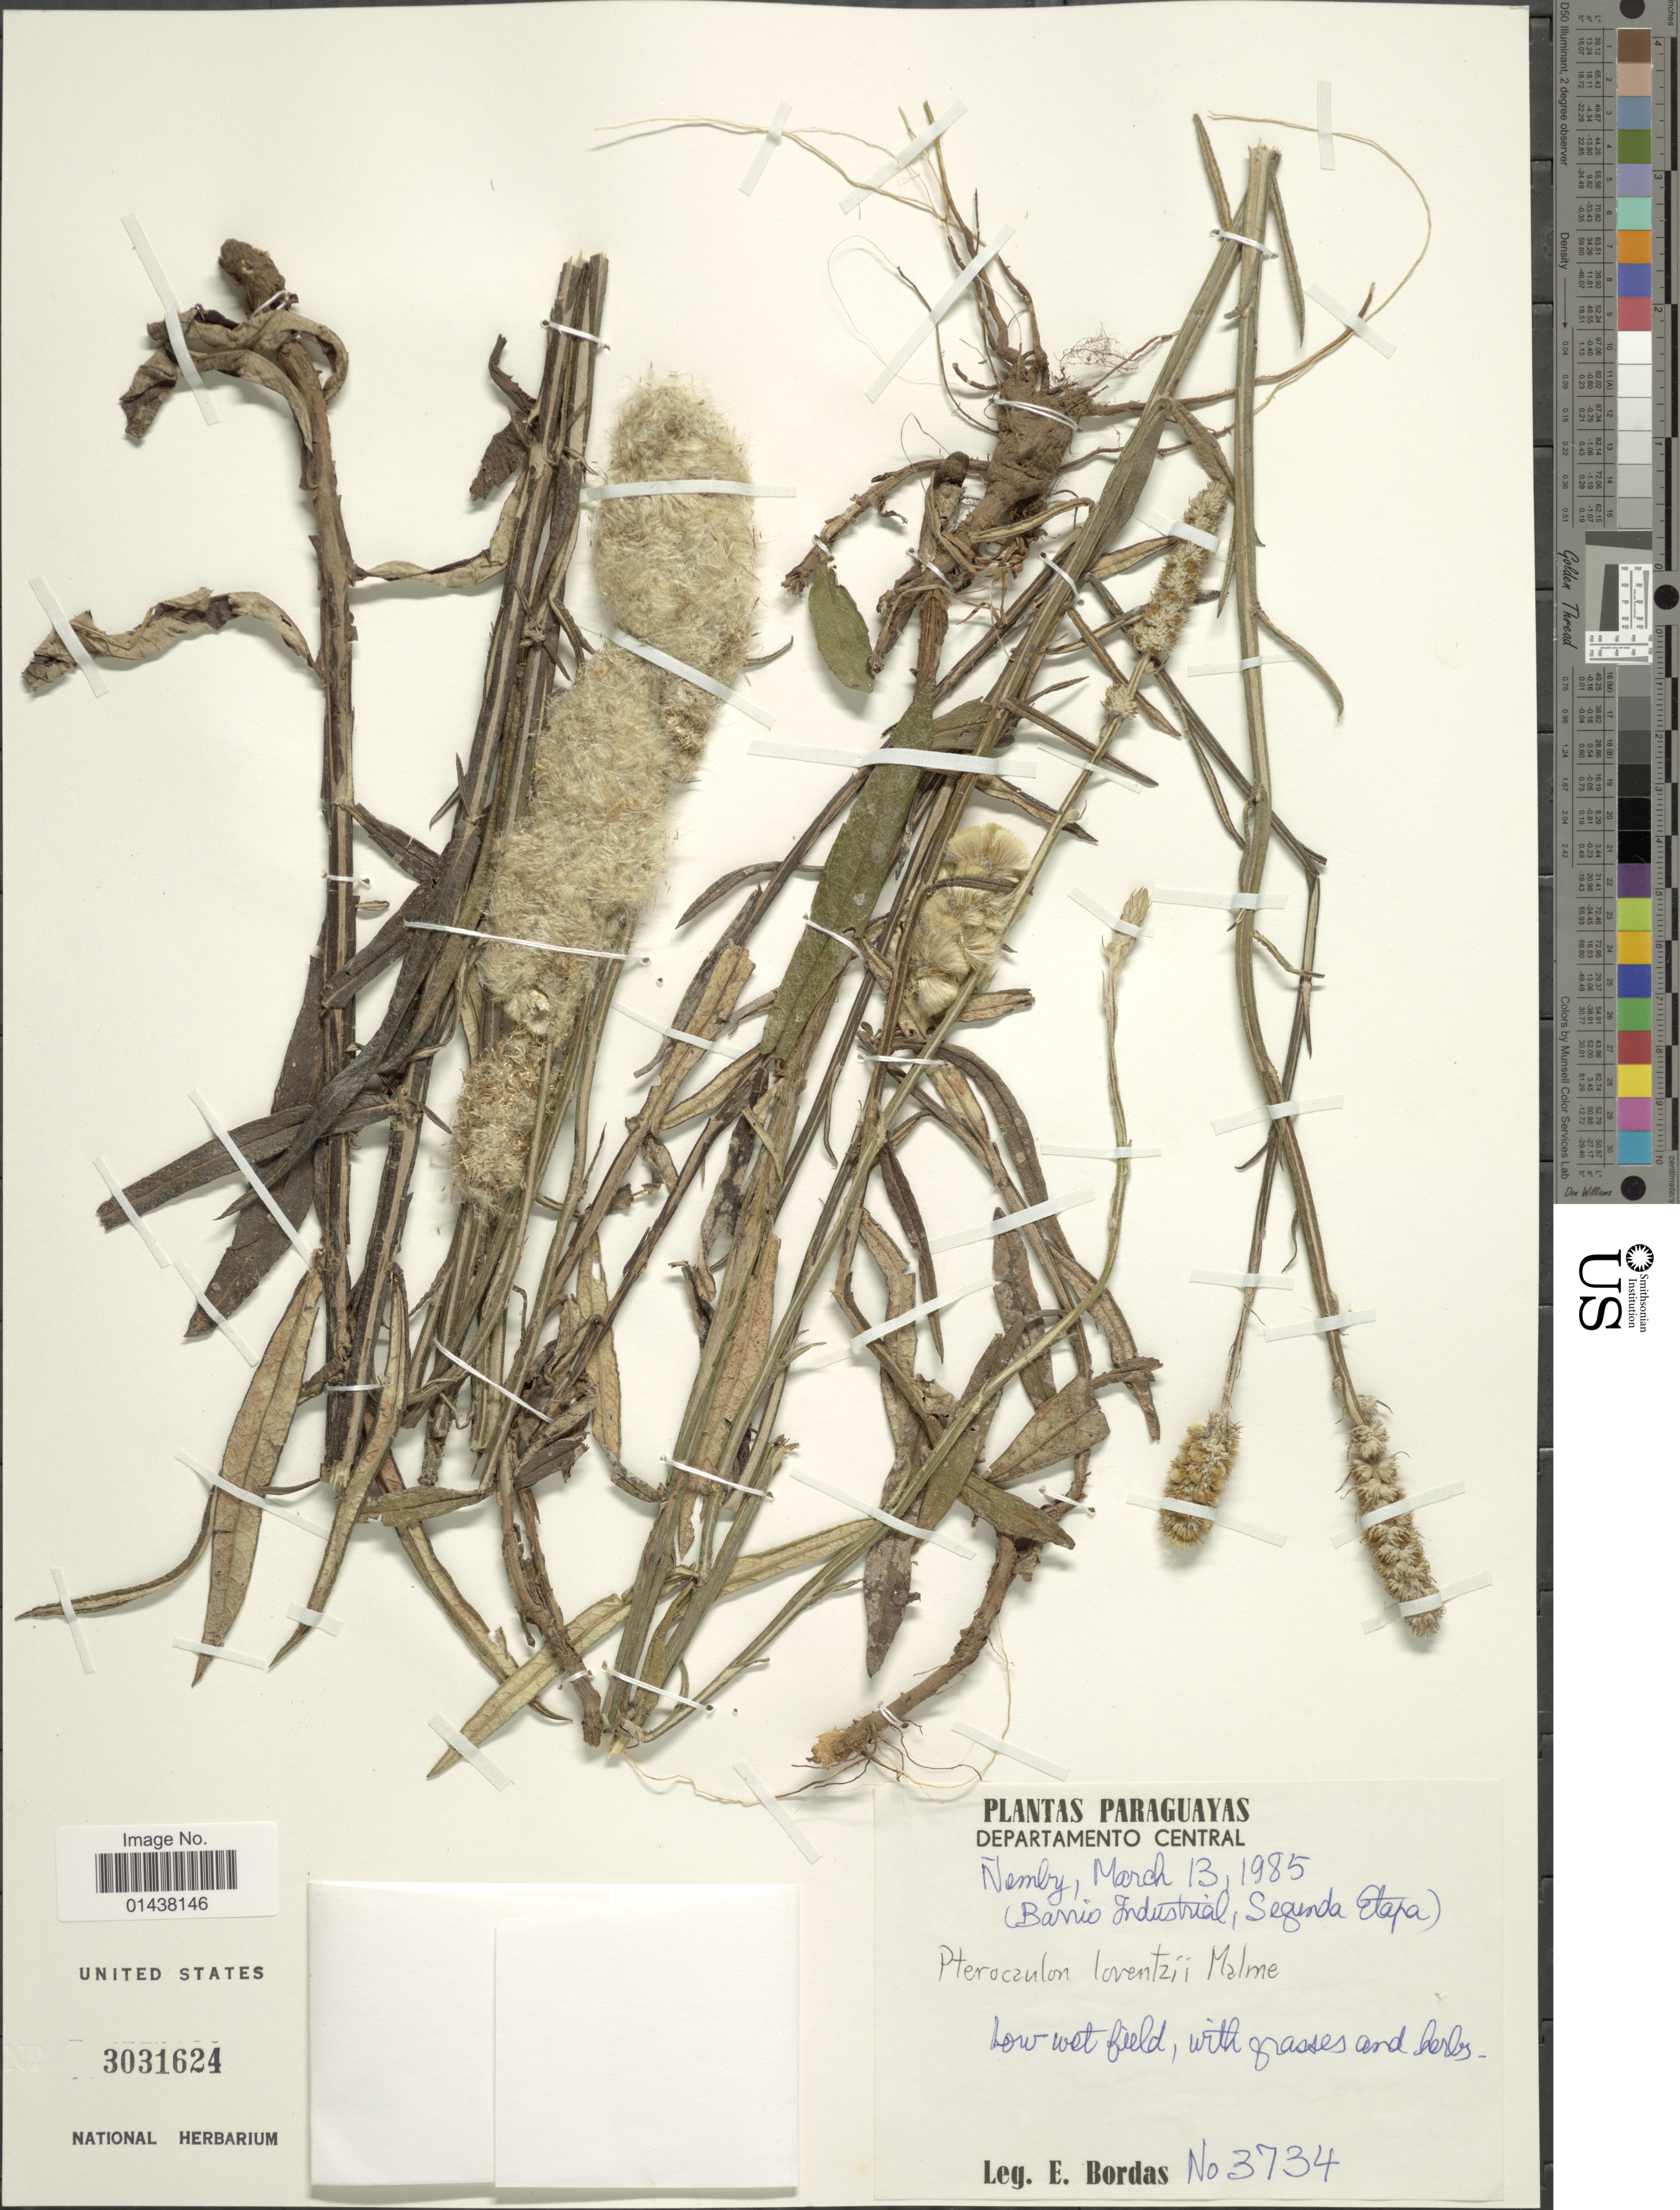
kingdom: Plantae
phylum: Tracheophyta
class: Magnoliopsida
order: Asterales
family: Asteraceae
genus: Pterocaulon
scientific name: Pterocaulon lorentzii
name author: Malme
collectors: E. Bordas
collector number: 3734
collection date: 1985-03-13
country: Paraguay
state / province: Central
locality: Nemby (Barrio Industrial, Segunda Etapa)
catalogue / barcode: US 3031624